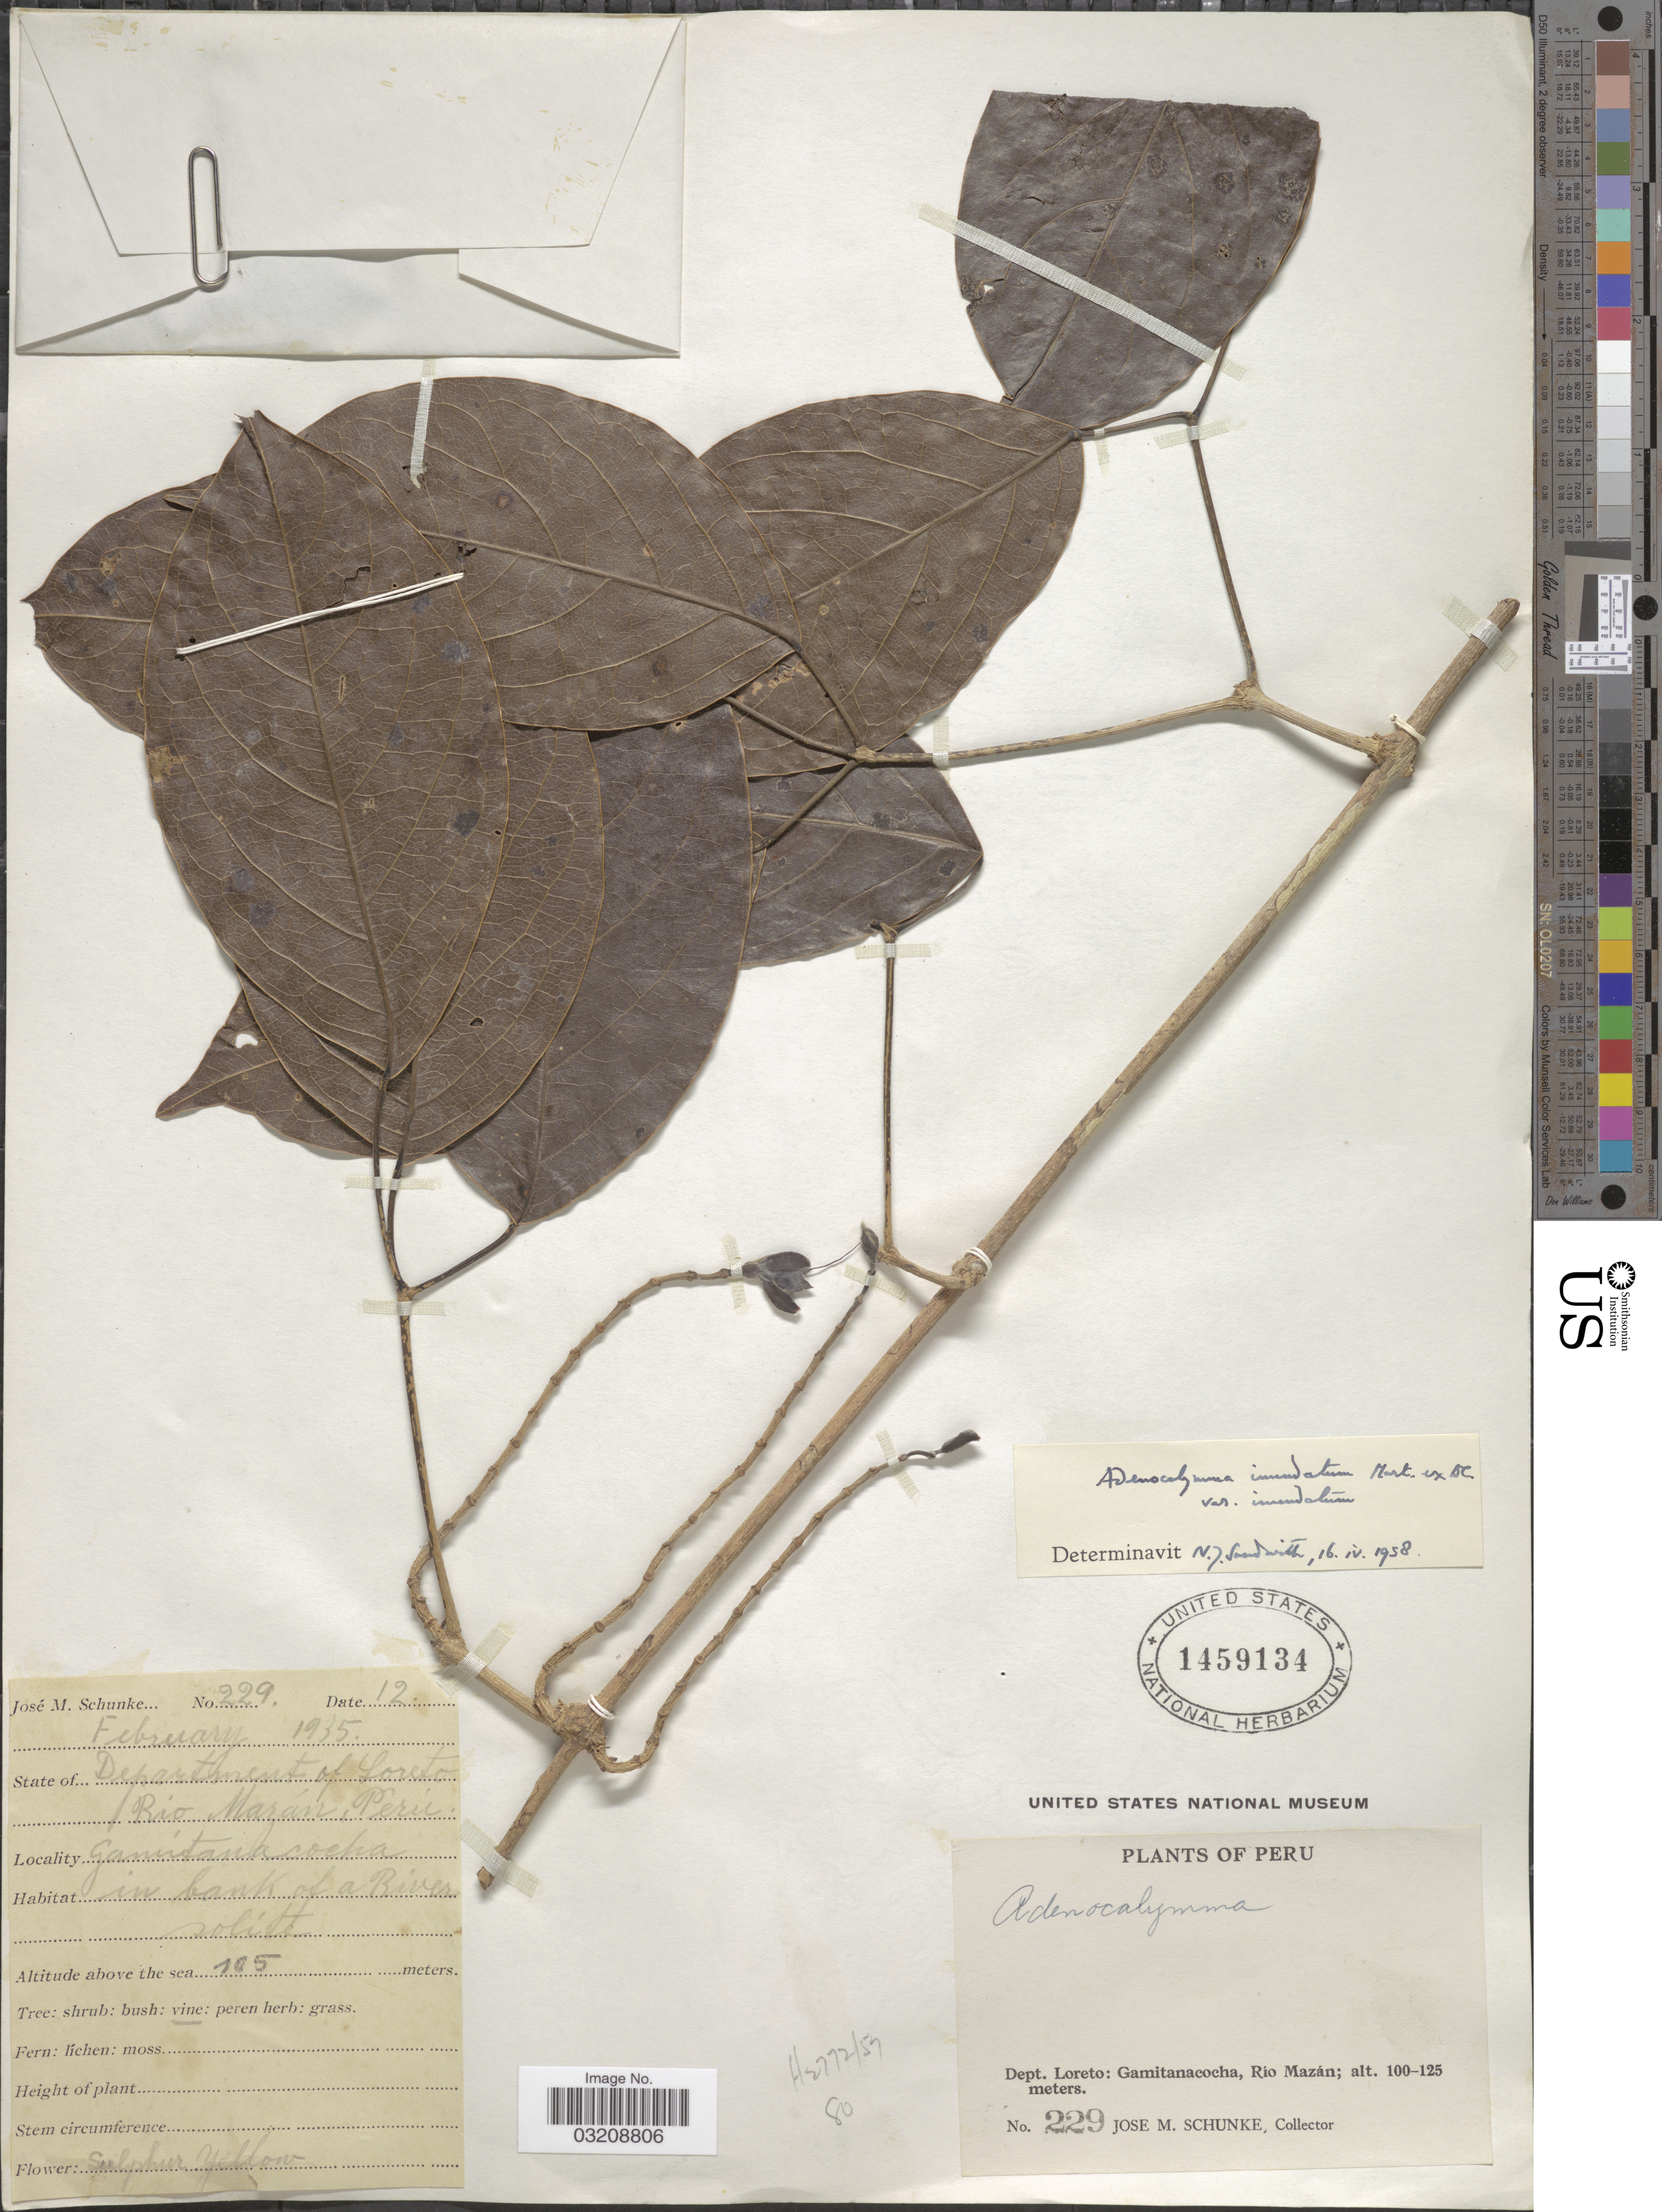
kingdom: Plantae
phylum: Tracheophyta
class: Magnoliopsida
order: Lamiales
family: Bignoniaceae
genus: Adenocalymma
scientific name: Adenocalymma inundatum var. inundatum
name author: Mart. ex DC.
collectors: J. M. Schunke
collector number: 229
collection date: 1935-02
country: Peru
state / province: Loreto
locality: Department of Loreto, Río Mazán, Gamitanaocha.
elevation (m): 105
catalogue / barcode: US 1459134